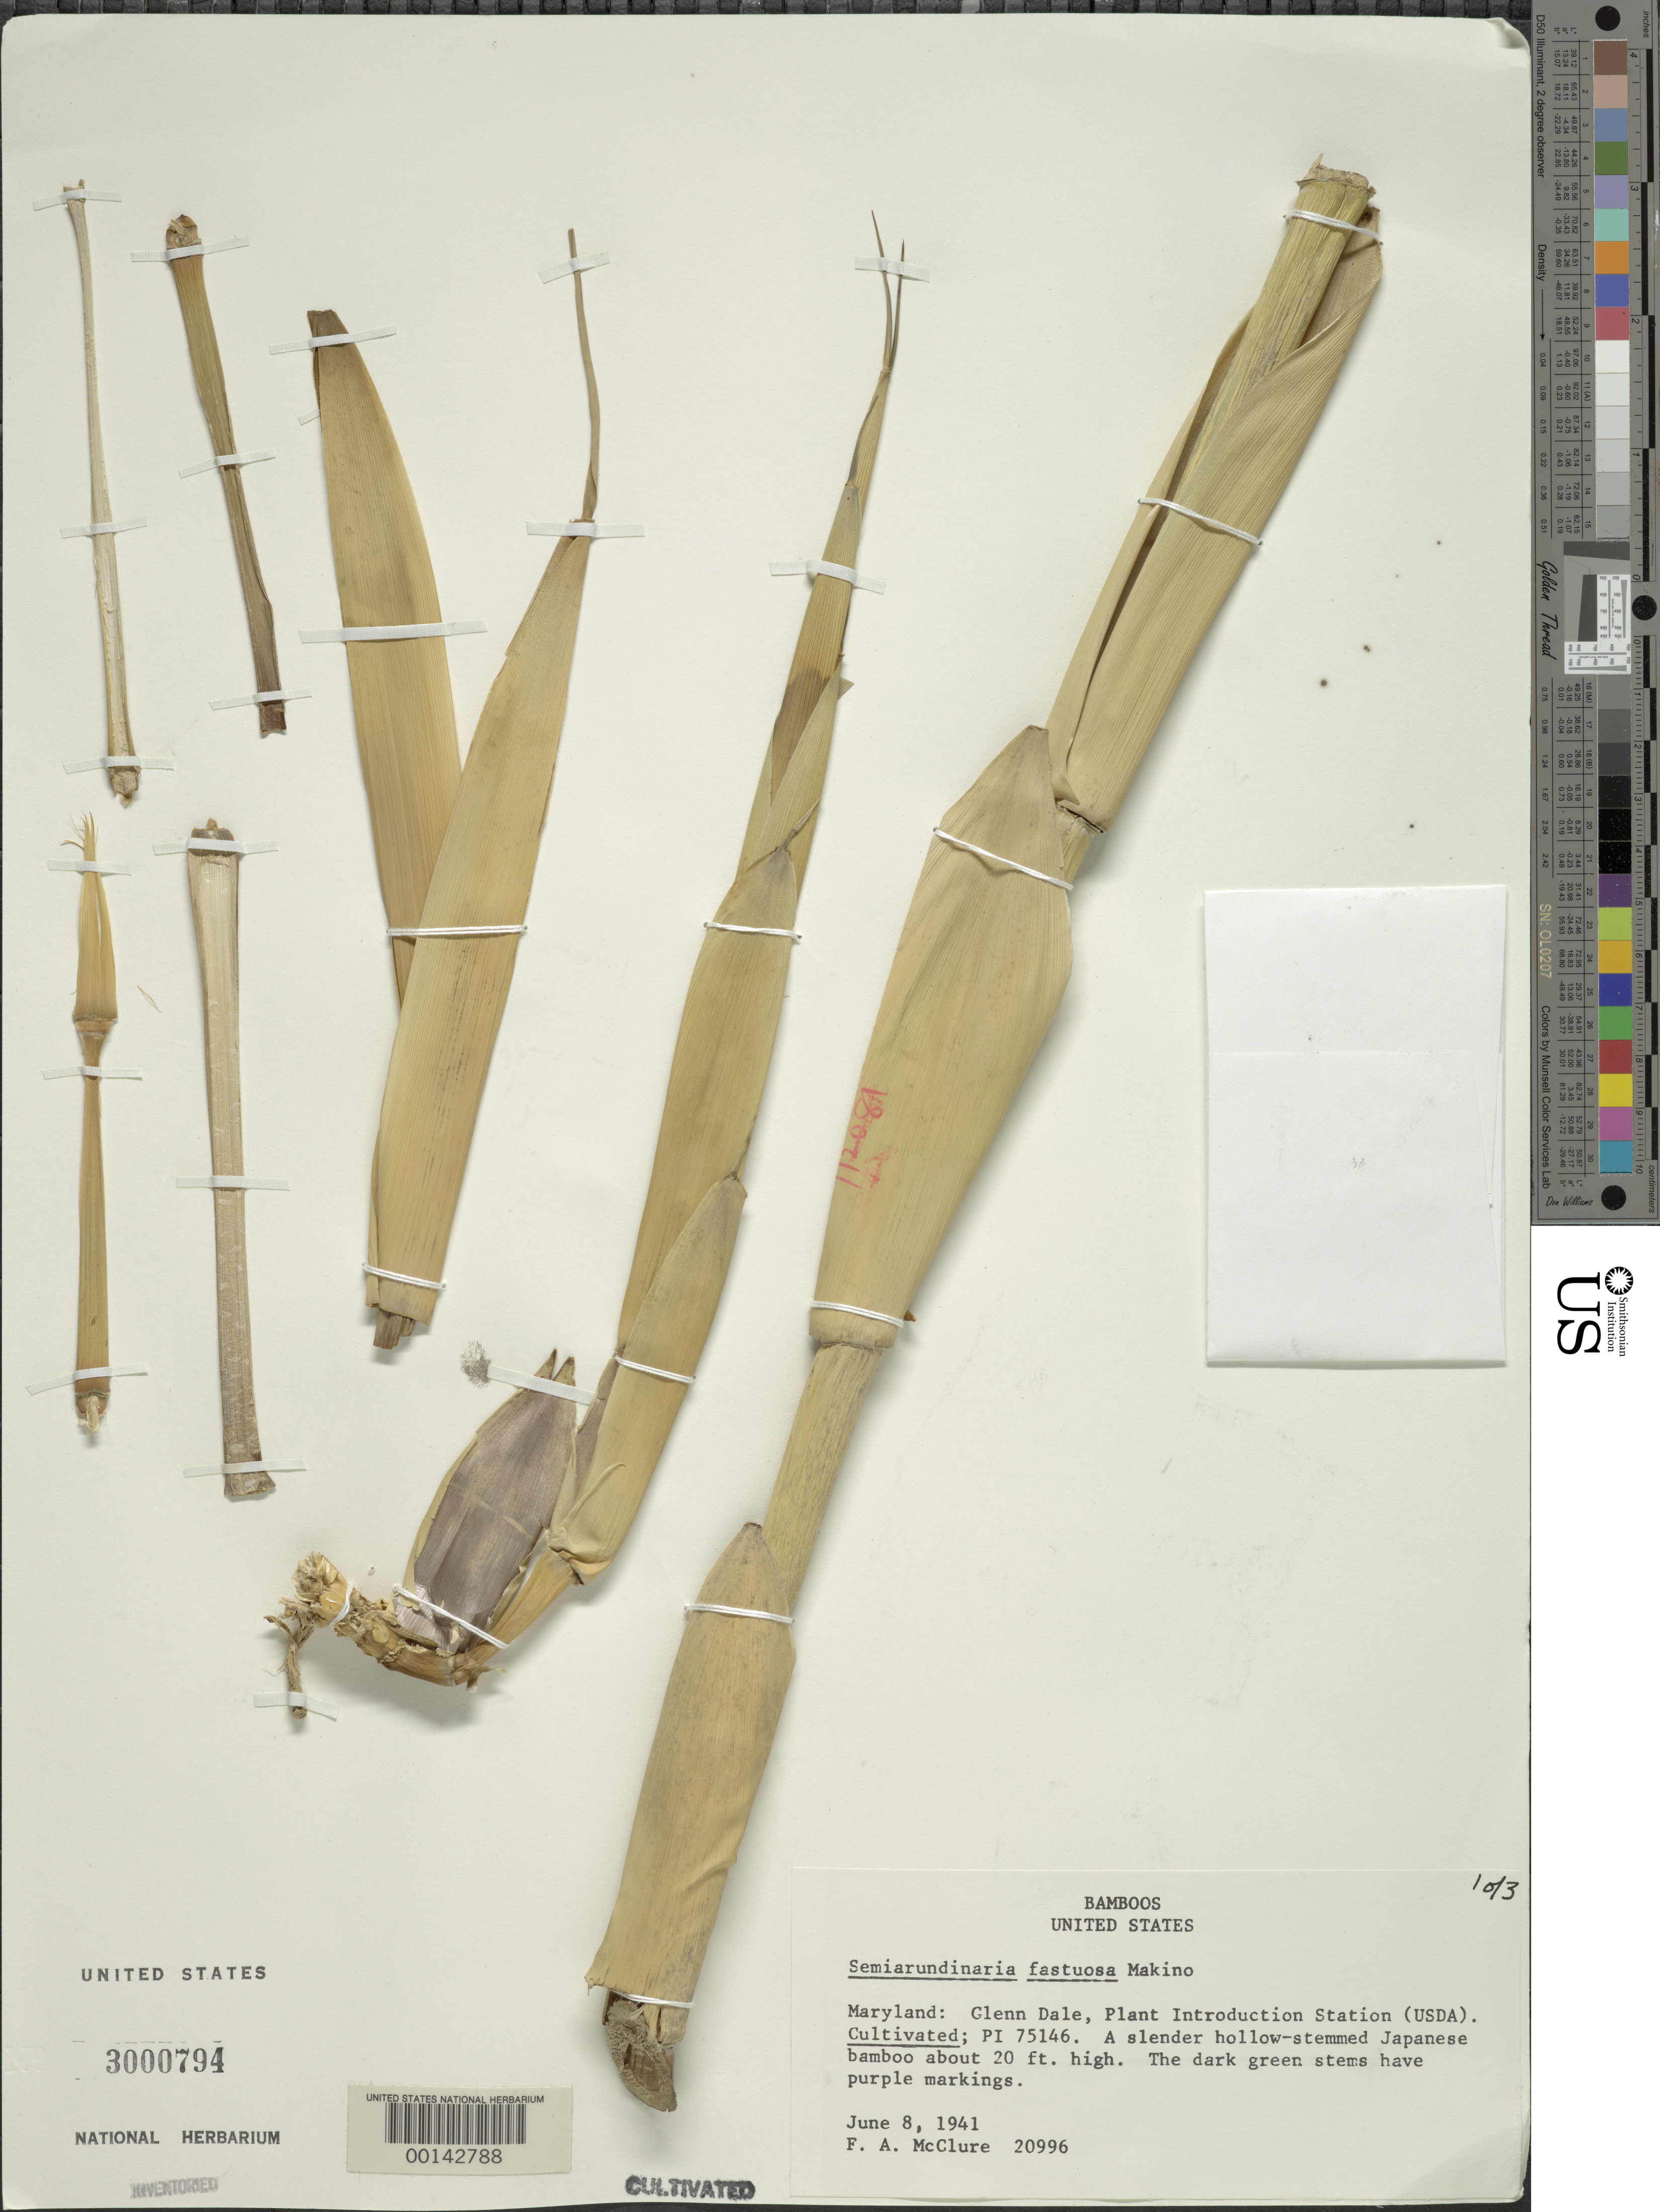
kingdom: Plantae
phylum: Tracheophyta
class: Liliopsida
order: Poales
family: Poaceae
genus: Semiarundinaria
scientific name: Semiarundinaria fastuosa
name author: Makino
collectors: F. A. McClure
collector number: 20996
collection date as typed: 08 Jun 1941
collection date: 1941-06-08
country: United States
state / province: Maryland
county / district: Prince George's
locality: Glenn dale, usda pi stat.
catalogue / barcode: US 3000794